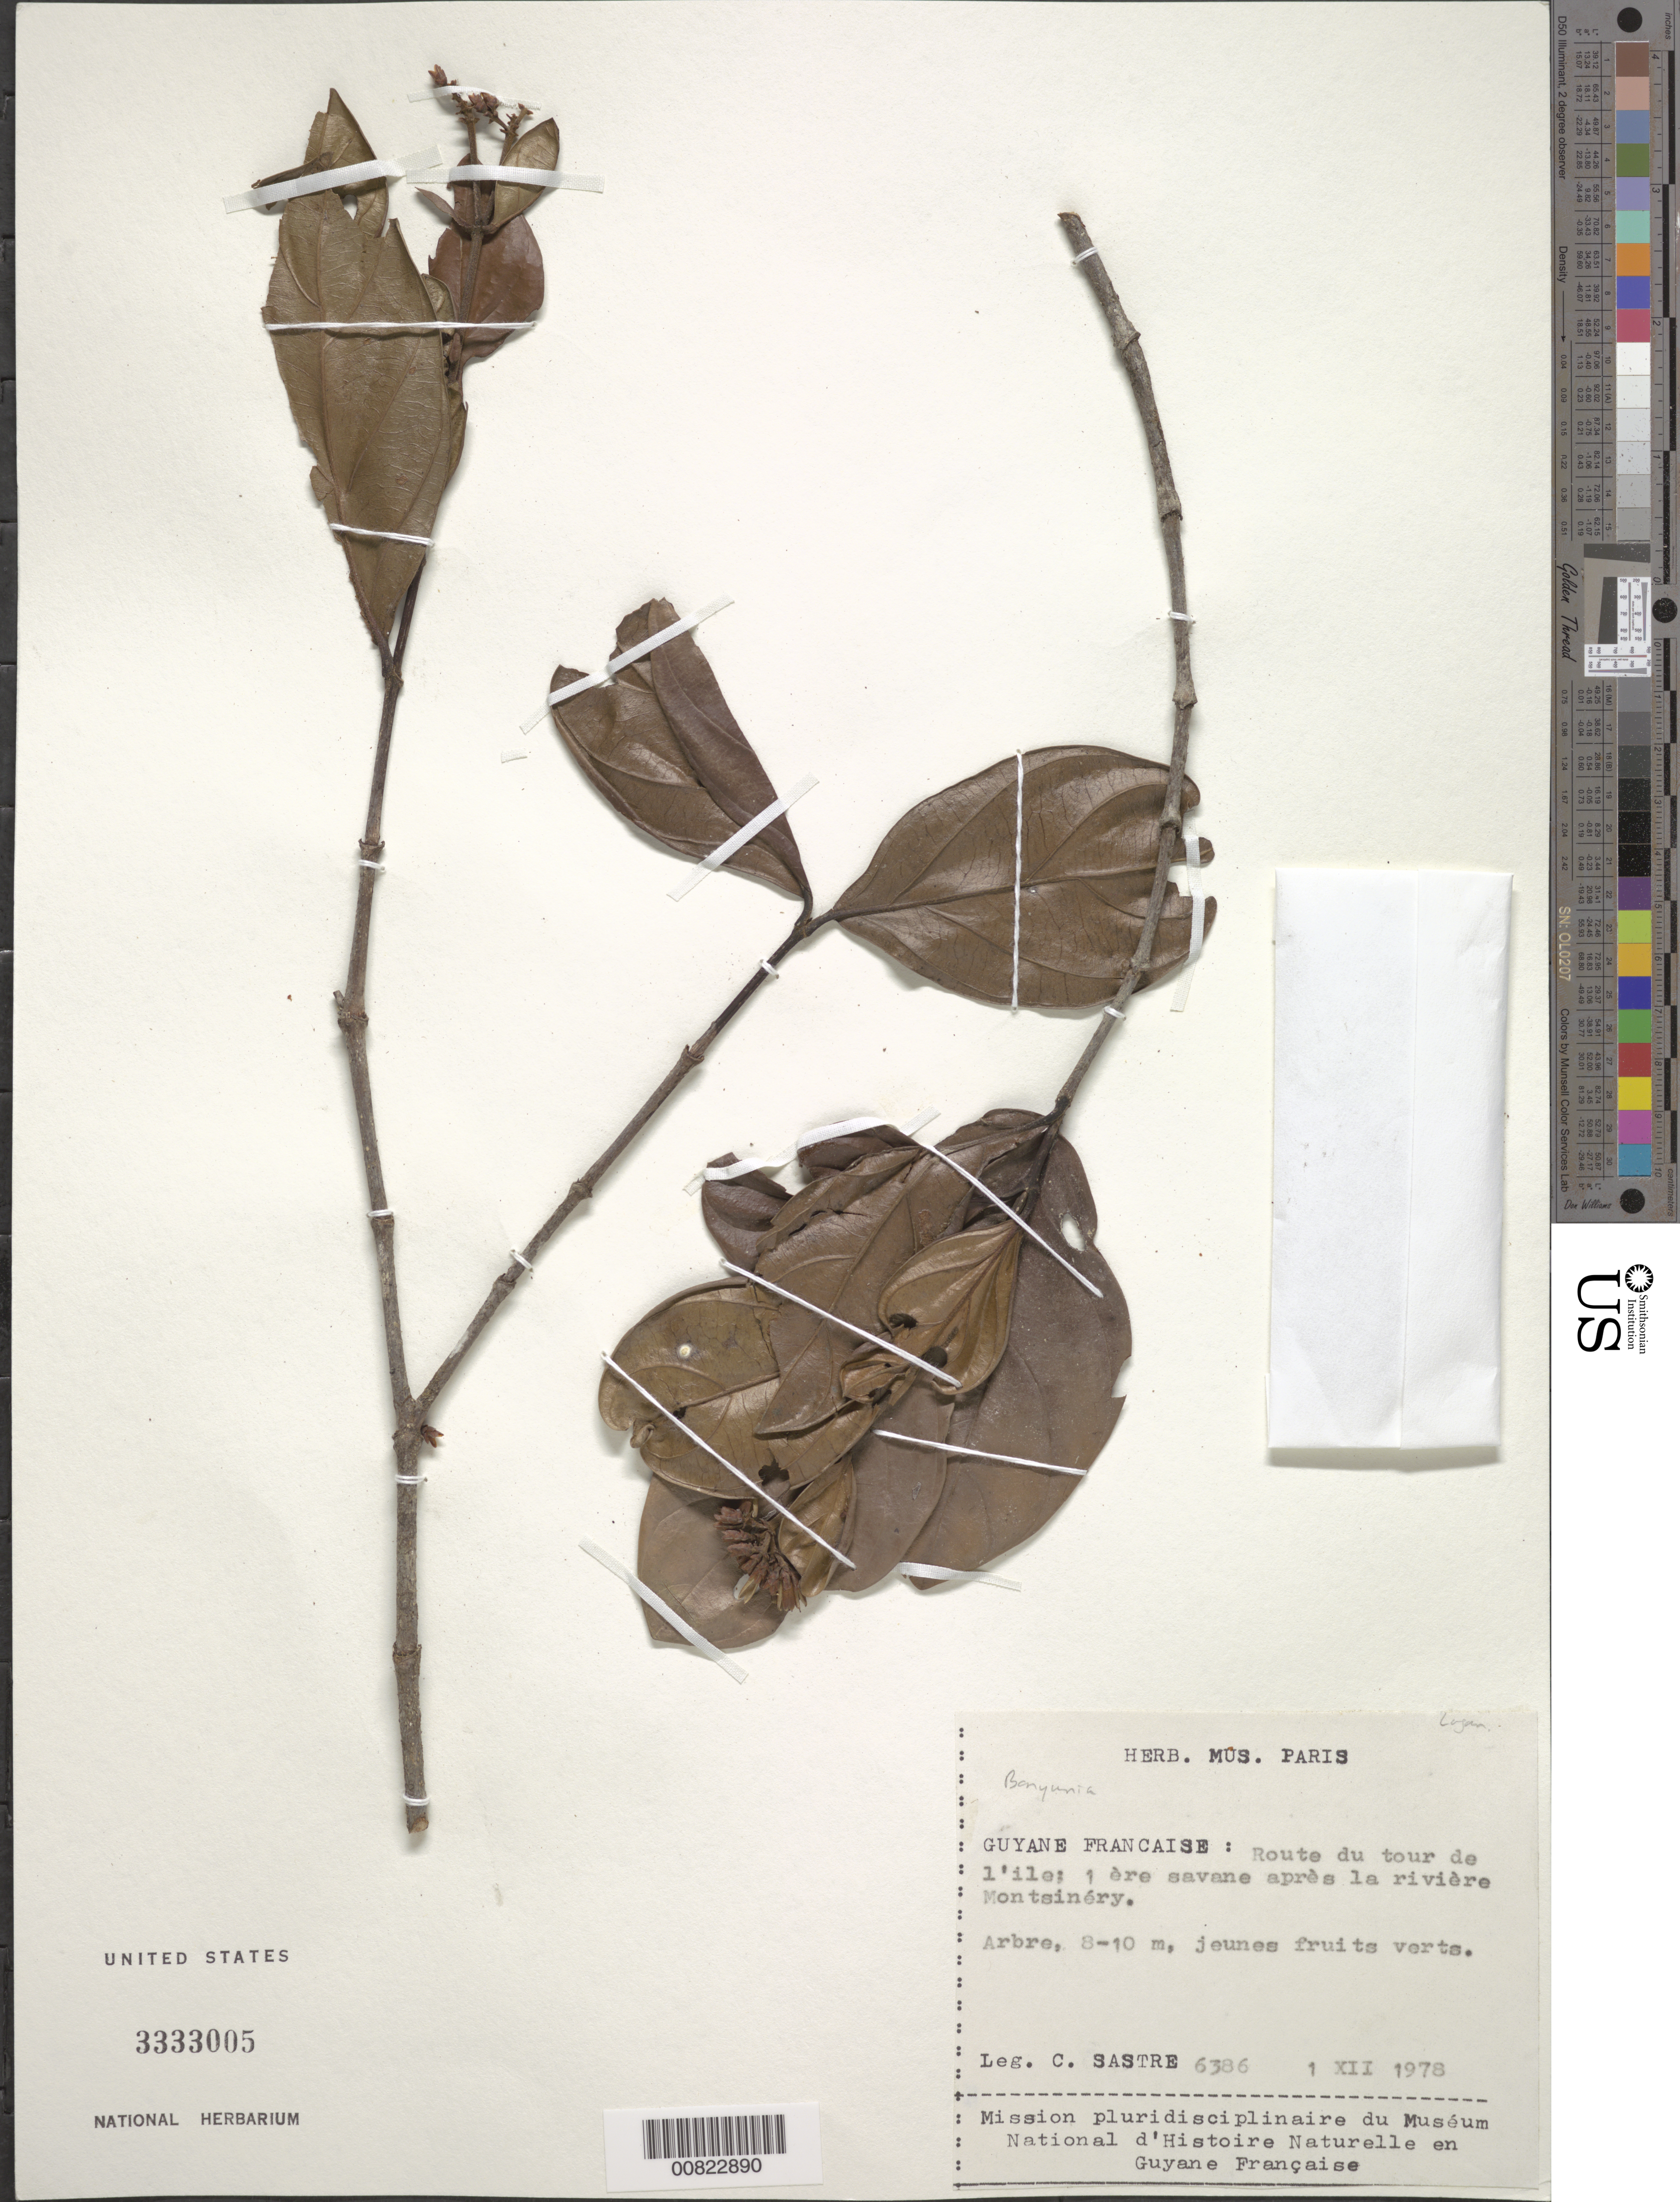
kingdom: Plantae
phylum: Tracheophyta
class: Magnoliopsida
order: Gentianales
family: Loganiaceae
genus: Antonia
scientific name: Antonia ovata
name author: Pohl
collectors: C. H. L. Sastre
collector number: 6386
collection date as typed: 1-Dec-78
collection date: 1978-12-01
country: French Guiana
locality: Montsinéry R.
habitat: Savanna along river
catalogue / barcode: US 3333005